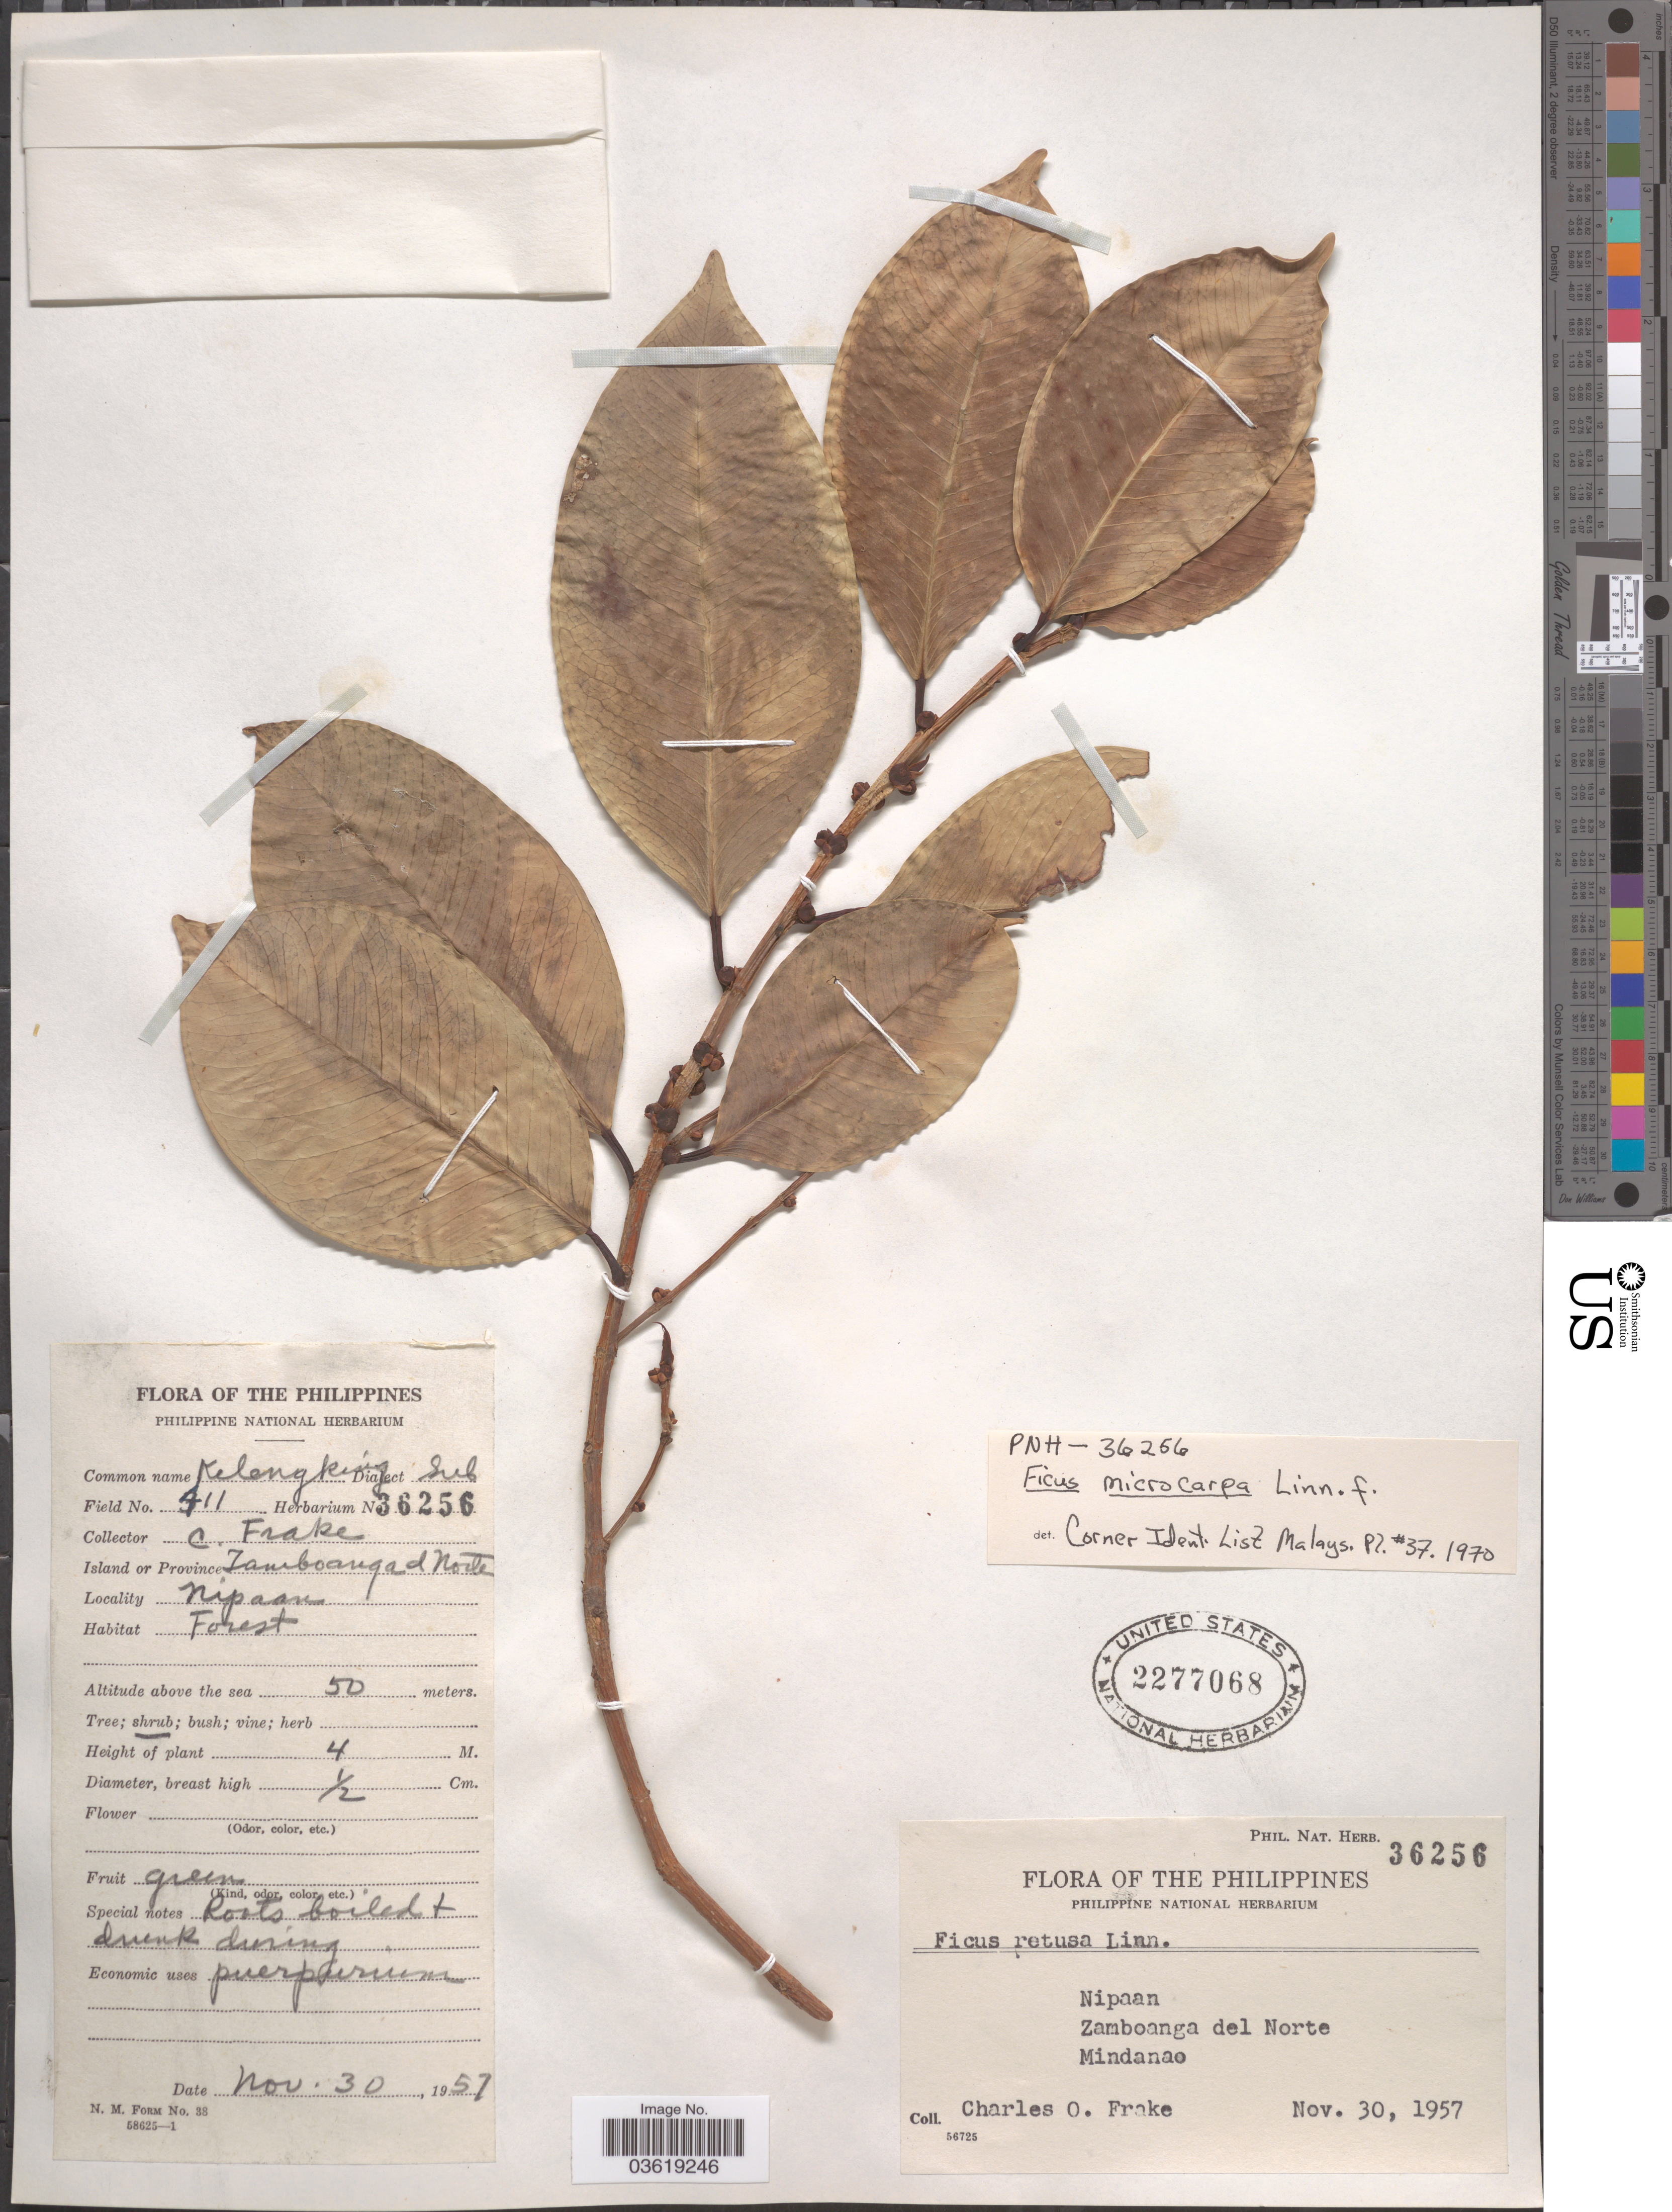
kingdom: Plantae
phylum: Tracheophyta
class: Magnoliopsida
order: Rosales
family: Moraceae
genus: Ficus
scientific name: Ficus microcarpa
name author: L. f.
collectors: C. O. Frake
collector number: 411/Phil. Nat. Herb. 36256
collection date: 1957-11-30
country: Philippines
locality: Nipaan, Zamboanga del Norte, Mindanao.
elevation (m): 50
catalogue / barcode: US 2277068